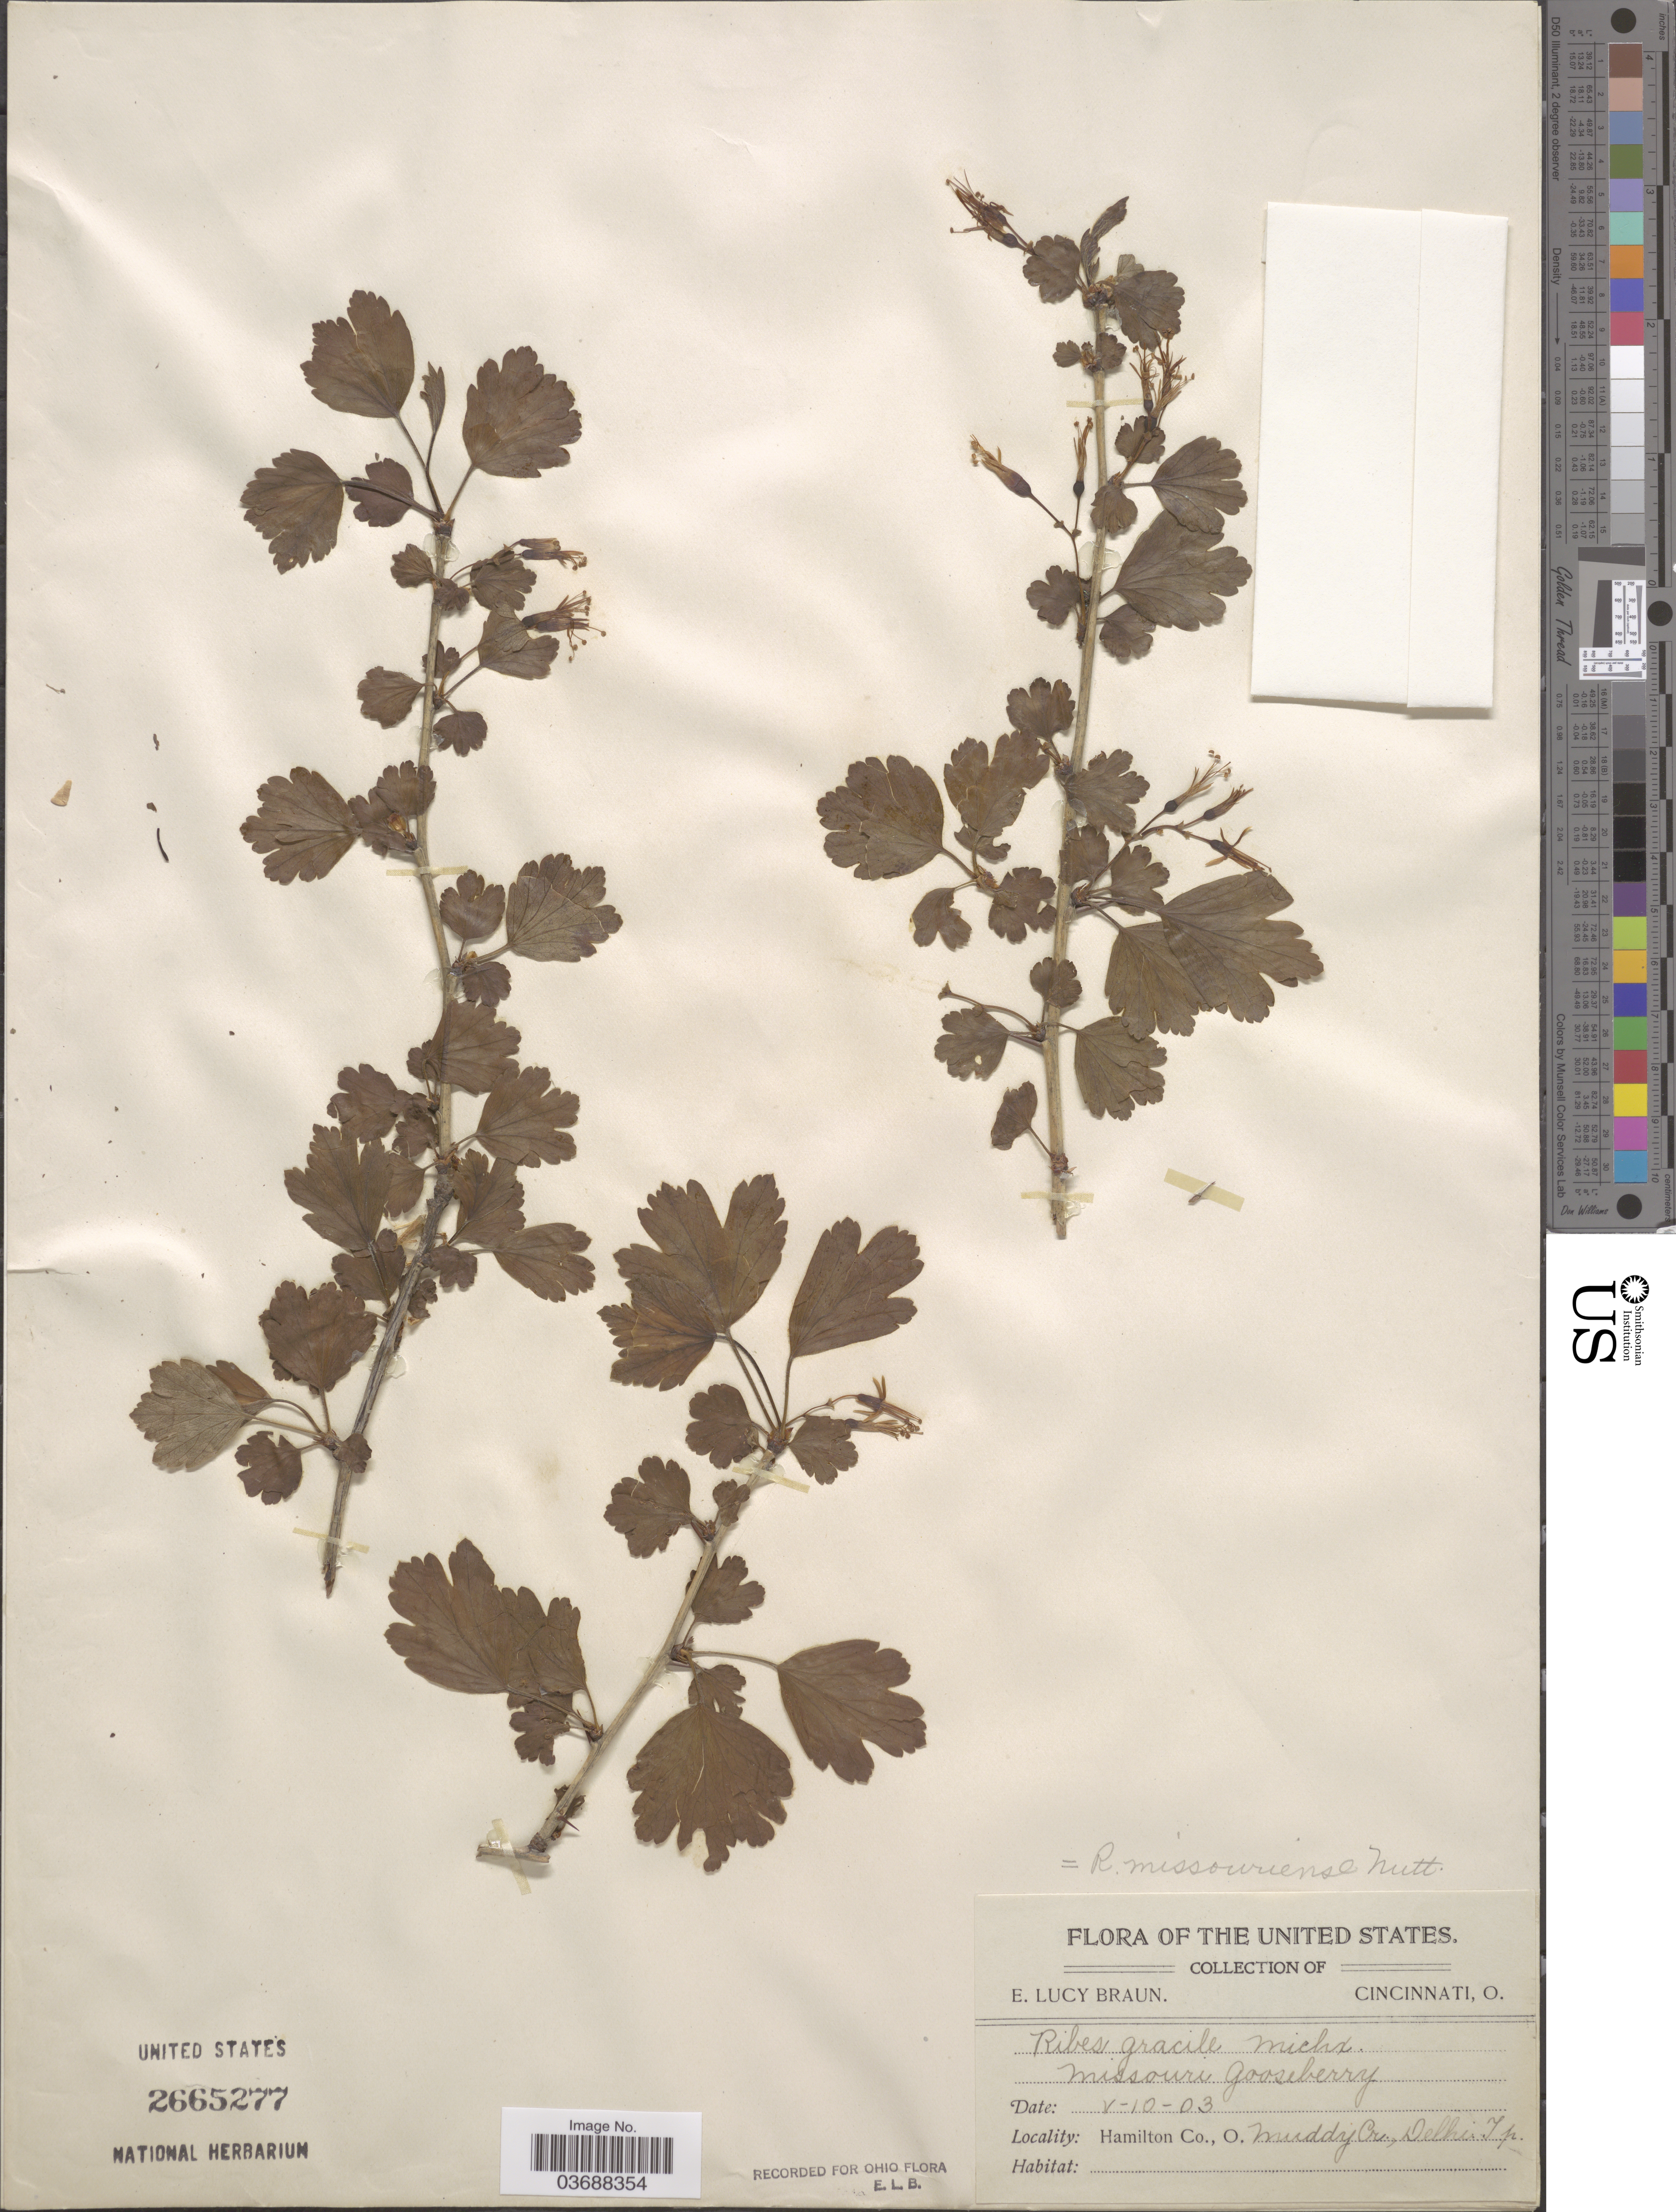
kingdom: Plantae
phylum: Tracheophyta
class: Magnoliopsida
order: Saxifragales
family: Grossulariaceae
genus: Ribes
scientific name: Ribes missouriense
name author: Nutt.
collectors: E. L. Braun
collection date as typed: Transcribed d/m/y: 10/5/3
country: United States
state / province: Ohio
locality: Hamilton Co., Muddy Cr., Delhi Tp.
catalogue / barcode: US 2665277